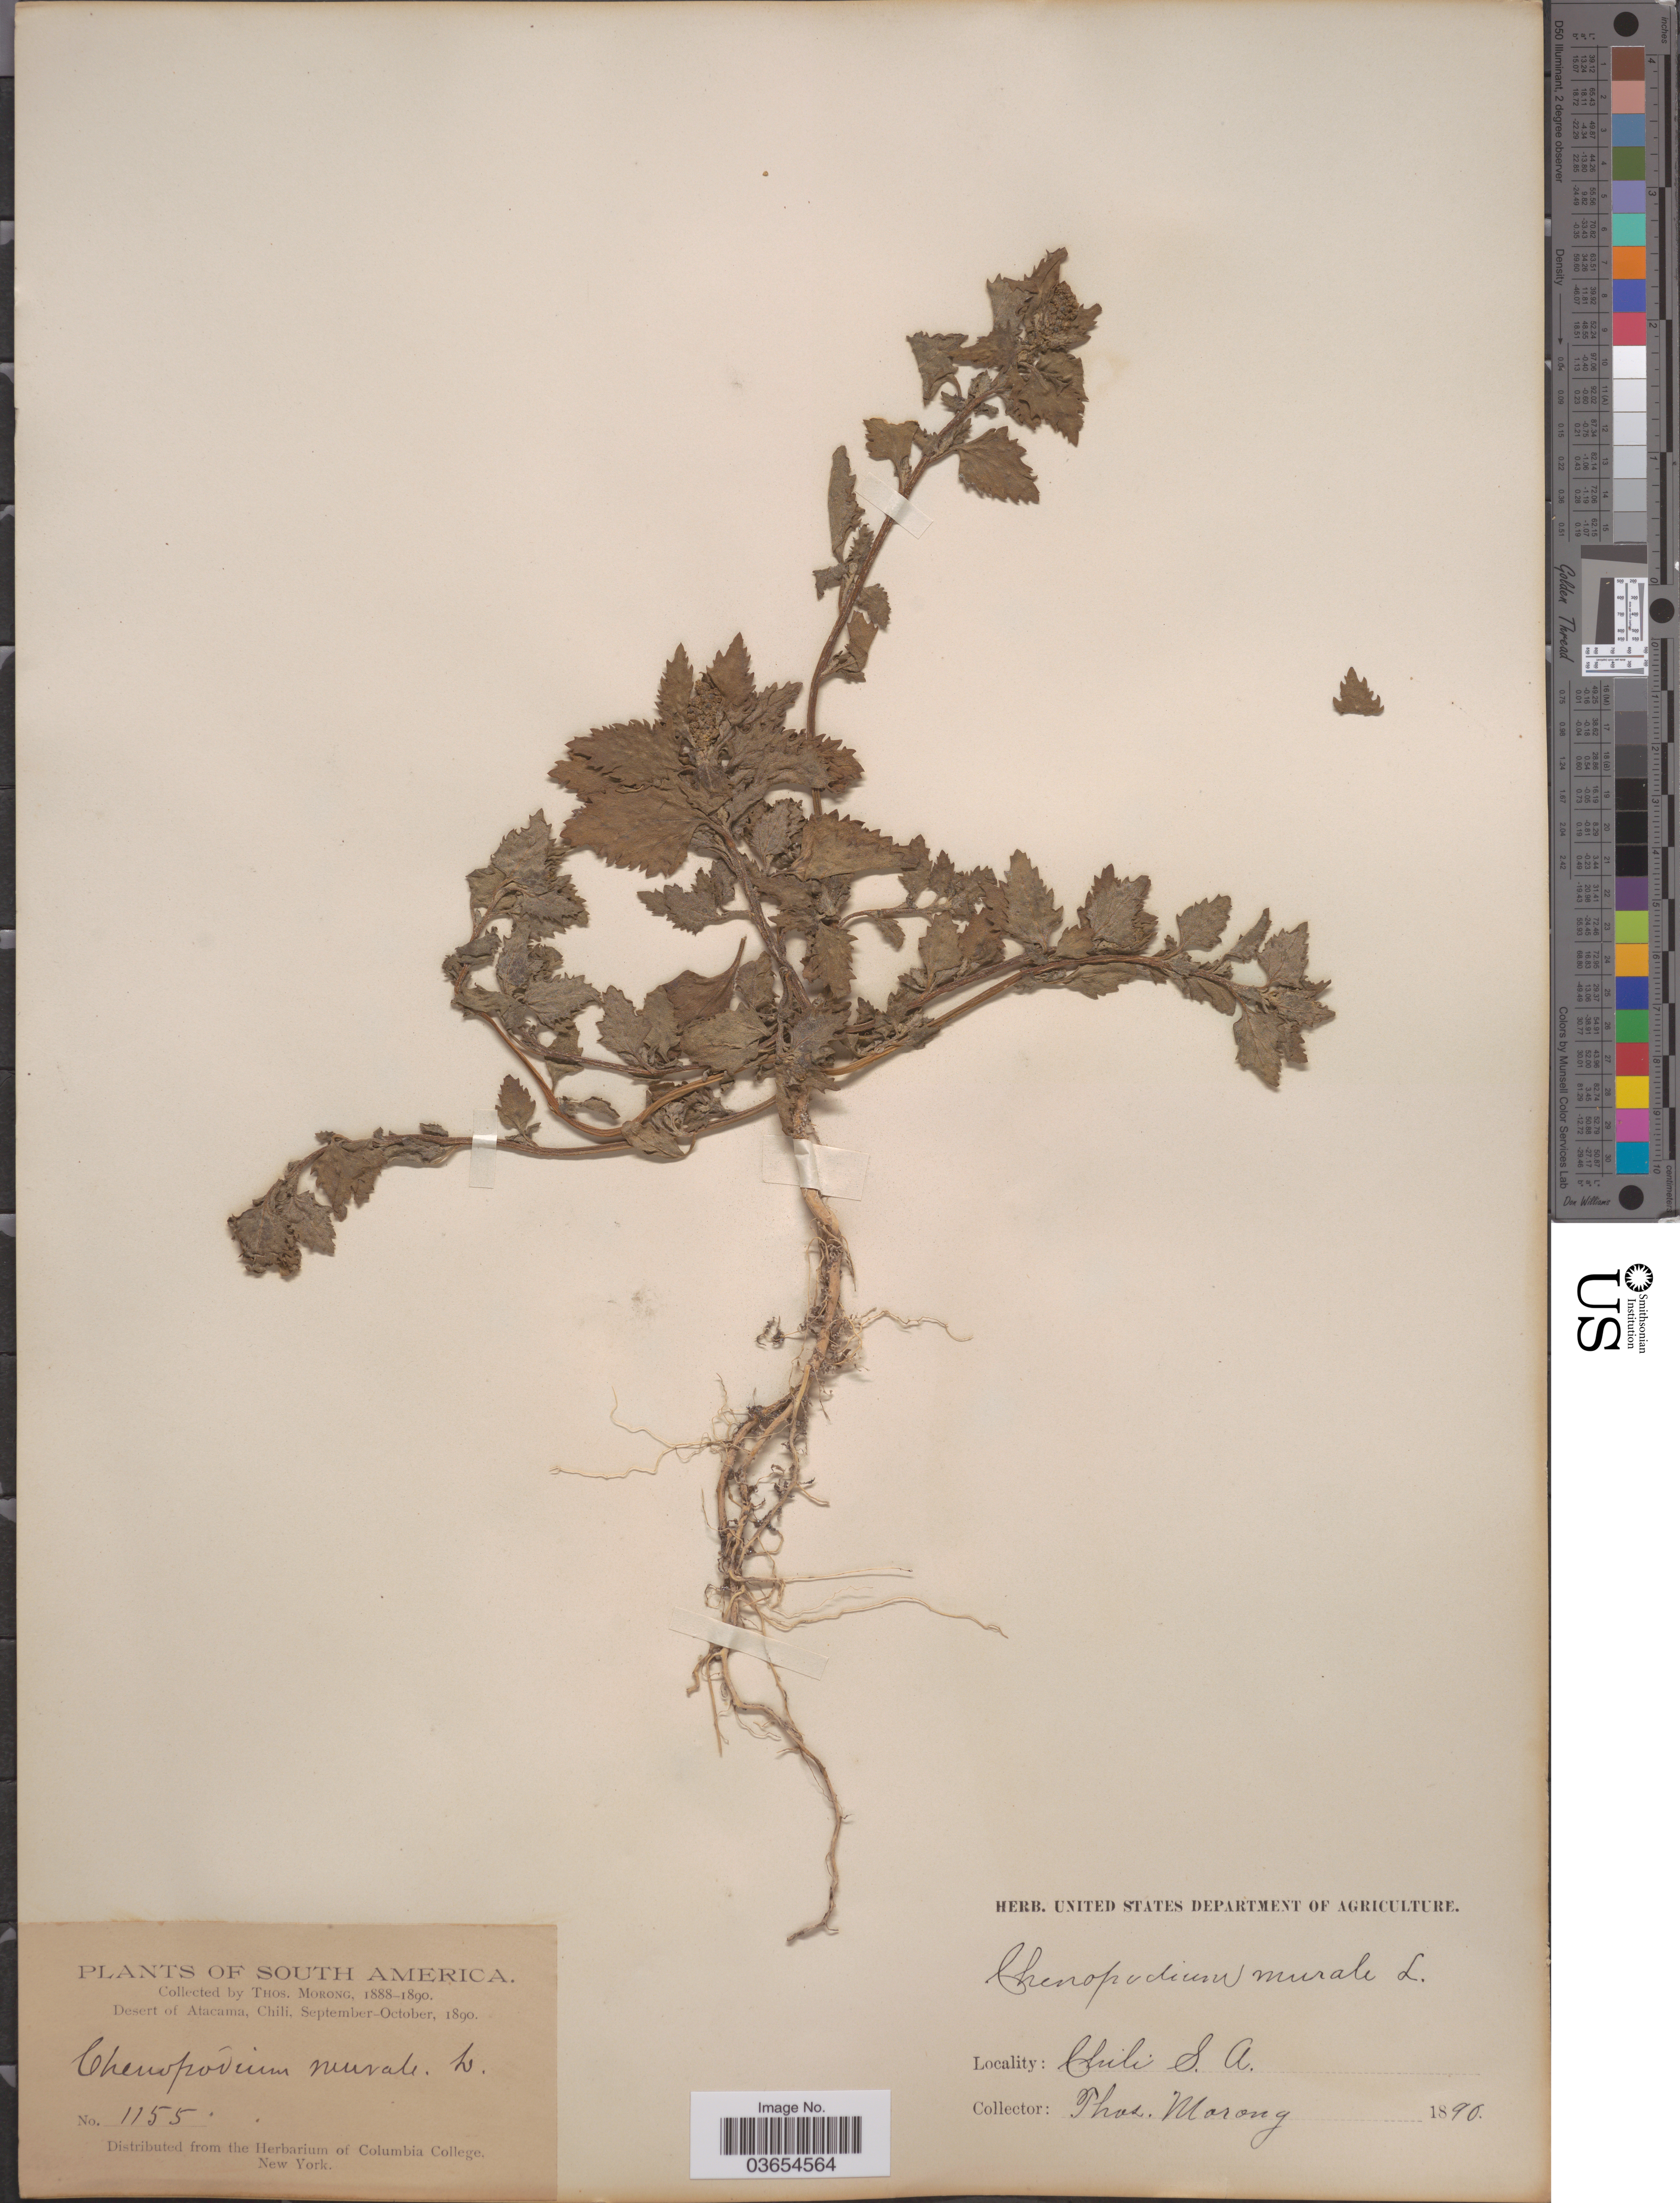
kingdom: Plantae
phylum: Tracheophyta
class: Magnoliopsida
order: Caryophyllales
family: Amaranthaceae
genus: Chenopodium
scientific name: Chenopodium murale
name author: L.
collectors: ex herb. T. Morong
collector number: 1155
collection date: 1888/1890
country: Chile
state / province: Atacama (III)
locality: Desert of Atacama.